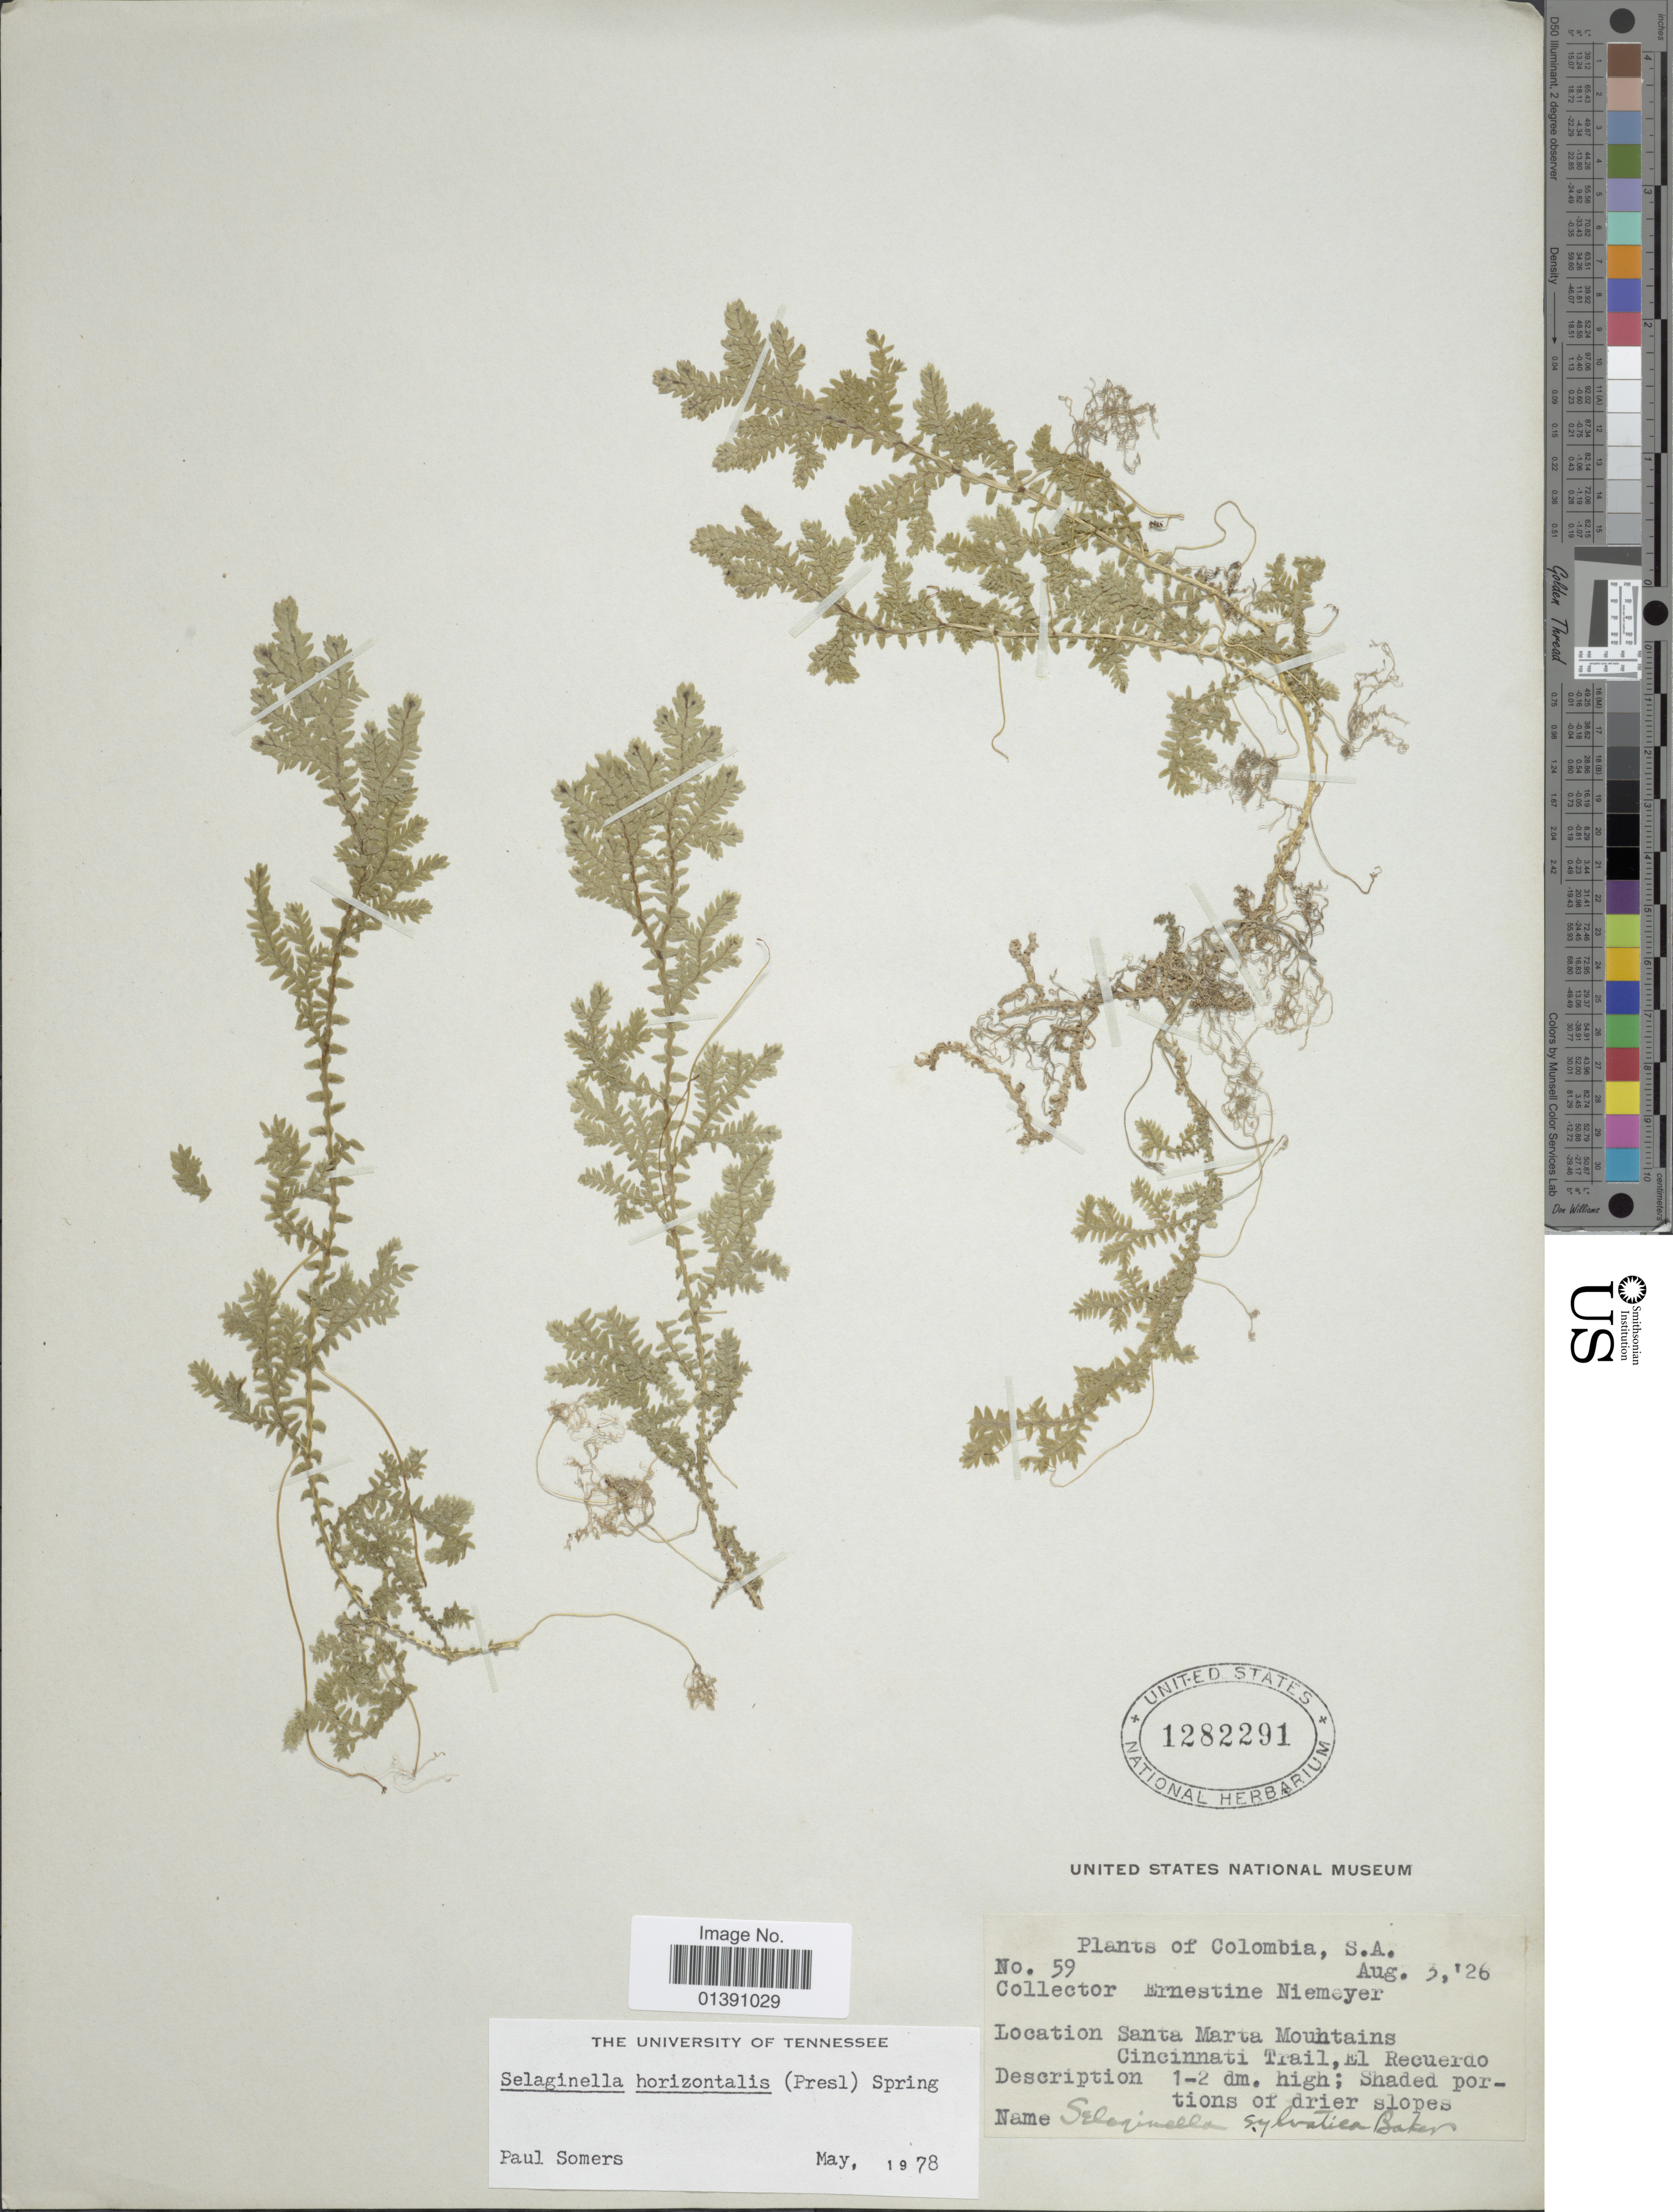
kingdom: Plantae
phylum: Tracheophyta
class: Lycopodiopsida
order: Selaginellales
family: Selaginellaceae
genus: Selaginella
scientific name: Selaginella horizontalis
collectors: E. H. Niemeyer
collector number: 59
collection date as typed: Transcribed d/m/y: 3/8/26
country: Colombia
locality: S.A. Santa Marta Mountains Cincinnati Trail, El Recuerdo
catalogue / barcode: US 1282291